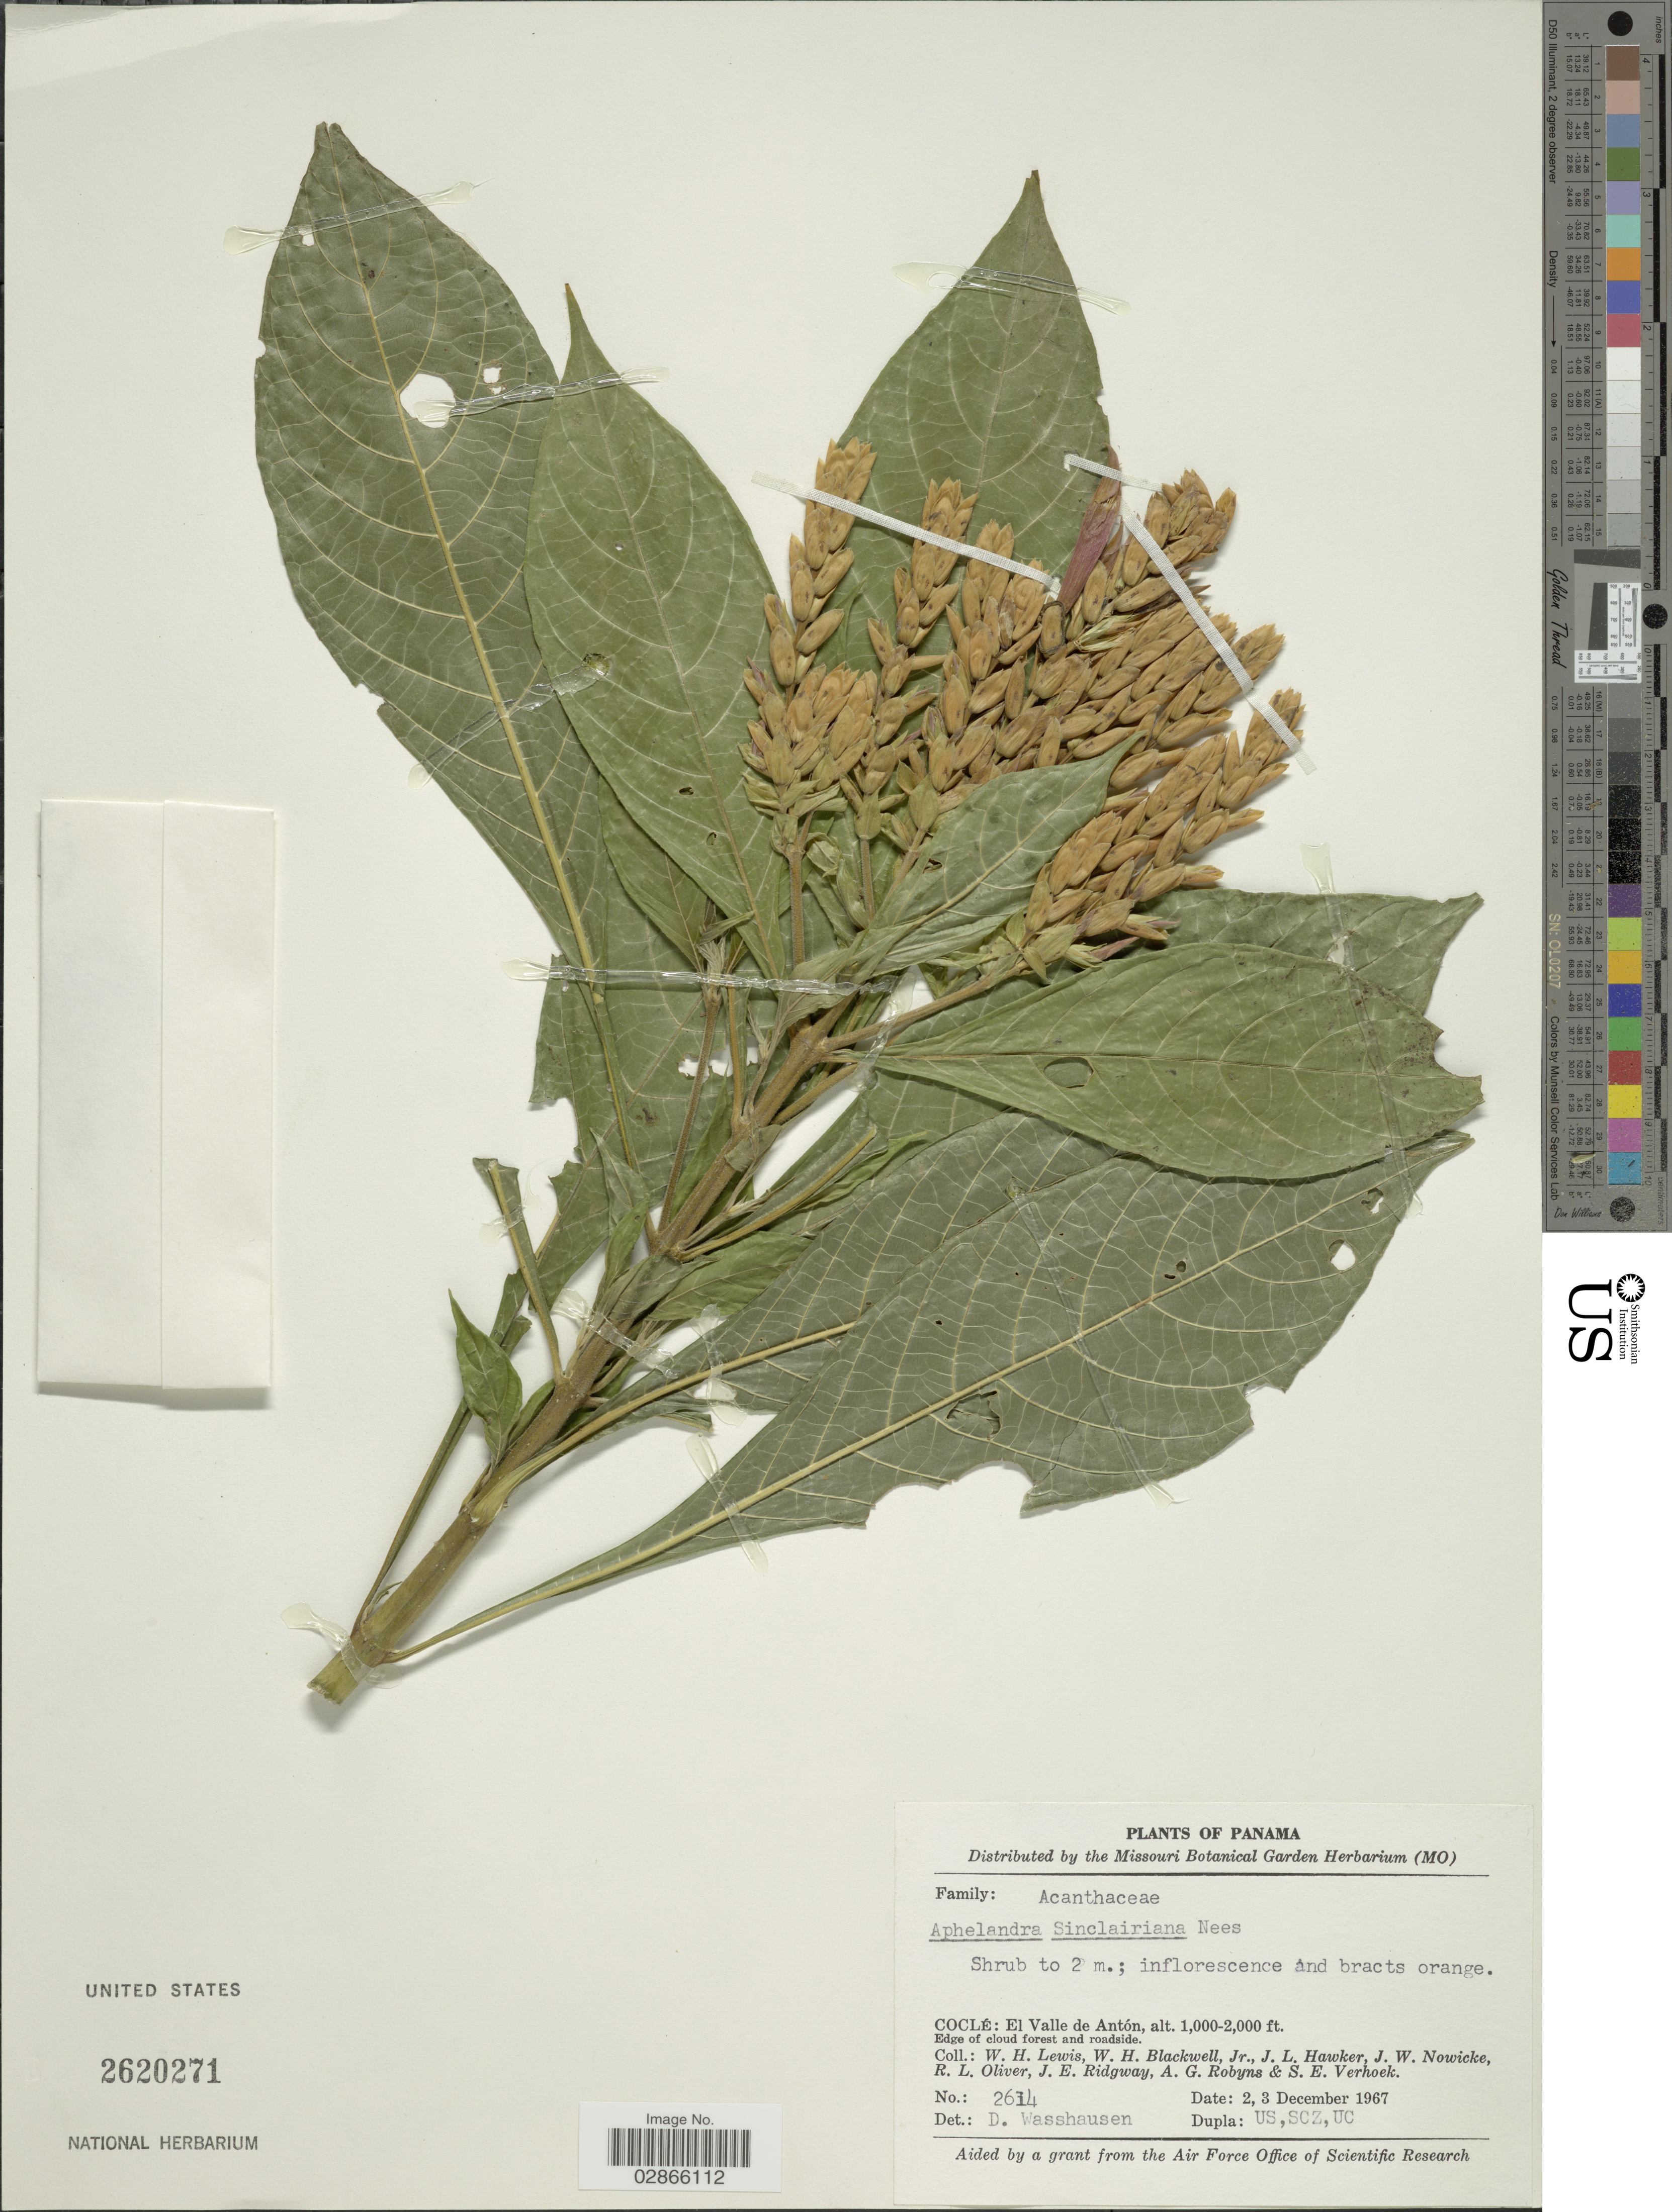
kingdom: Plantae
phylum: Tracheophyta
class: Magnoliopsida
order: Lamiales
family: Acanthaceae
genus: Aphelandra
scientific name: Aphelandra sinclairiana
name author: Nees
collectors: W. H. Lewis, W. H. Blackwell, J. L. Hawker, J. W. Nowicke & et al.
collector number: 2614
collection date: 1967-12-02/1967-12-03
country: Panama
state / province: Coclé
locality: El Valle de Antón.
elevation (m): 305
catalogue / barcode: US 2620271